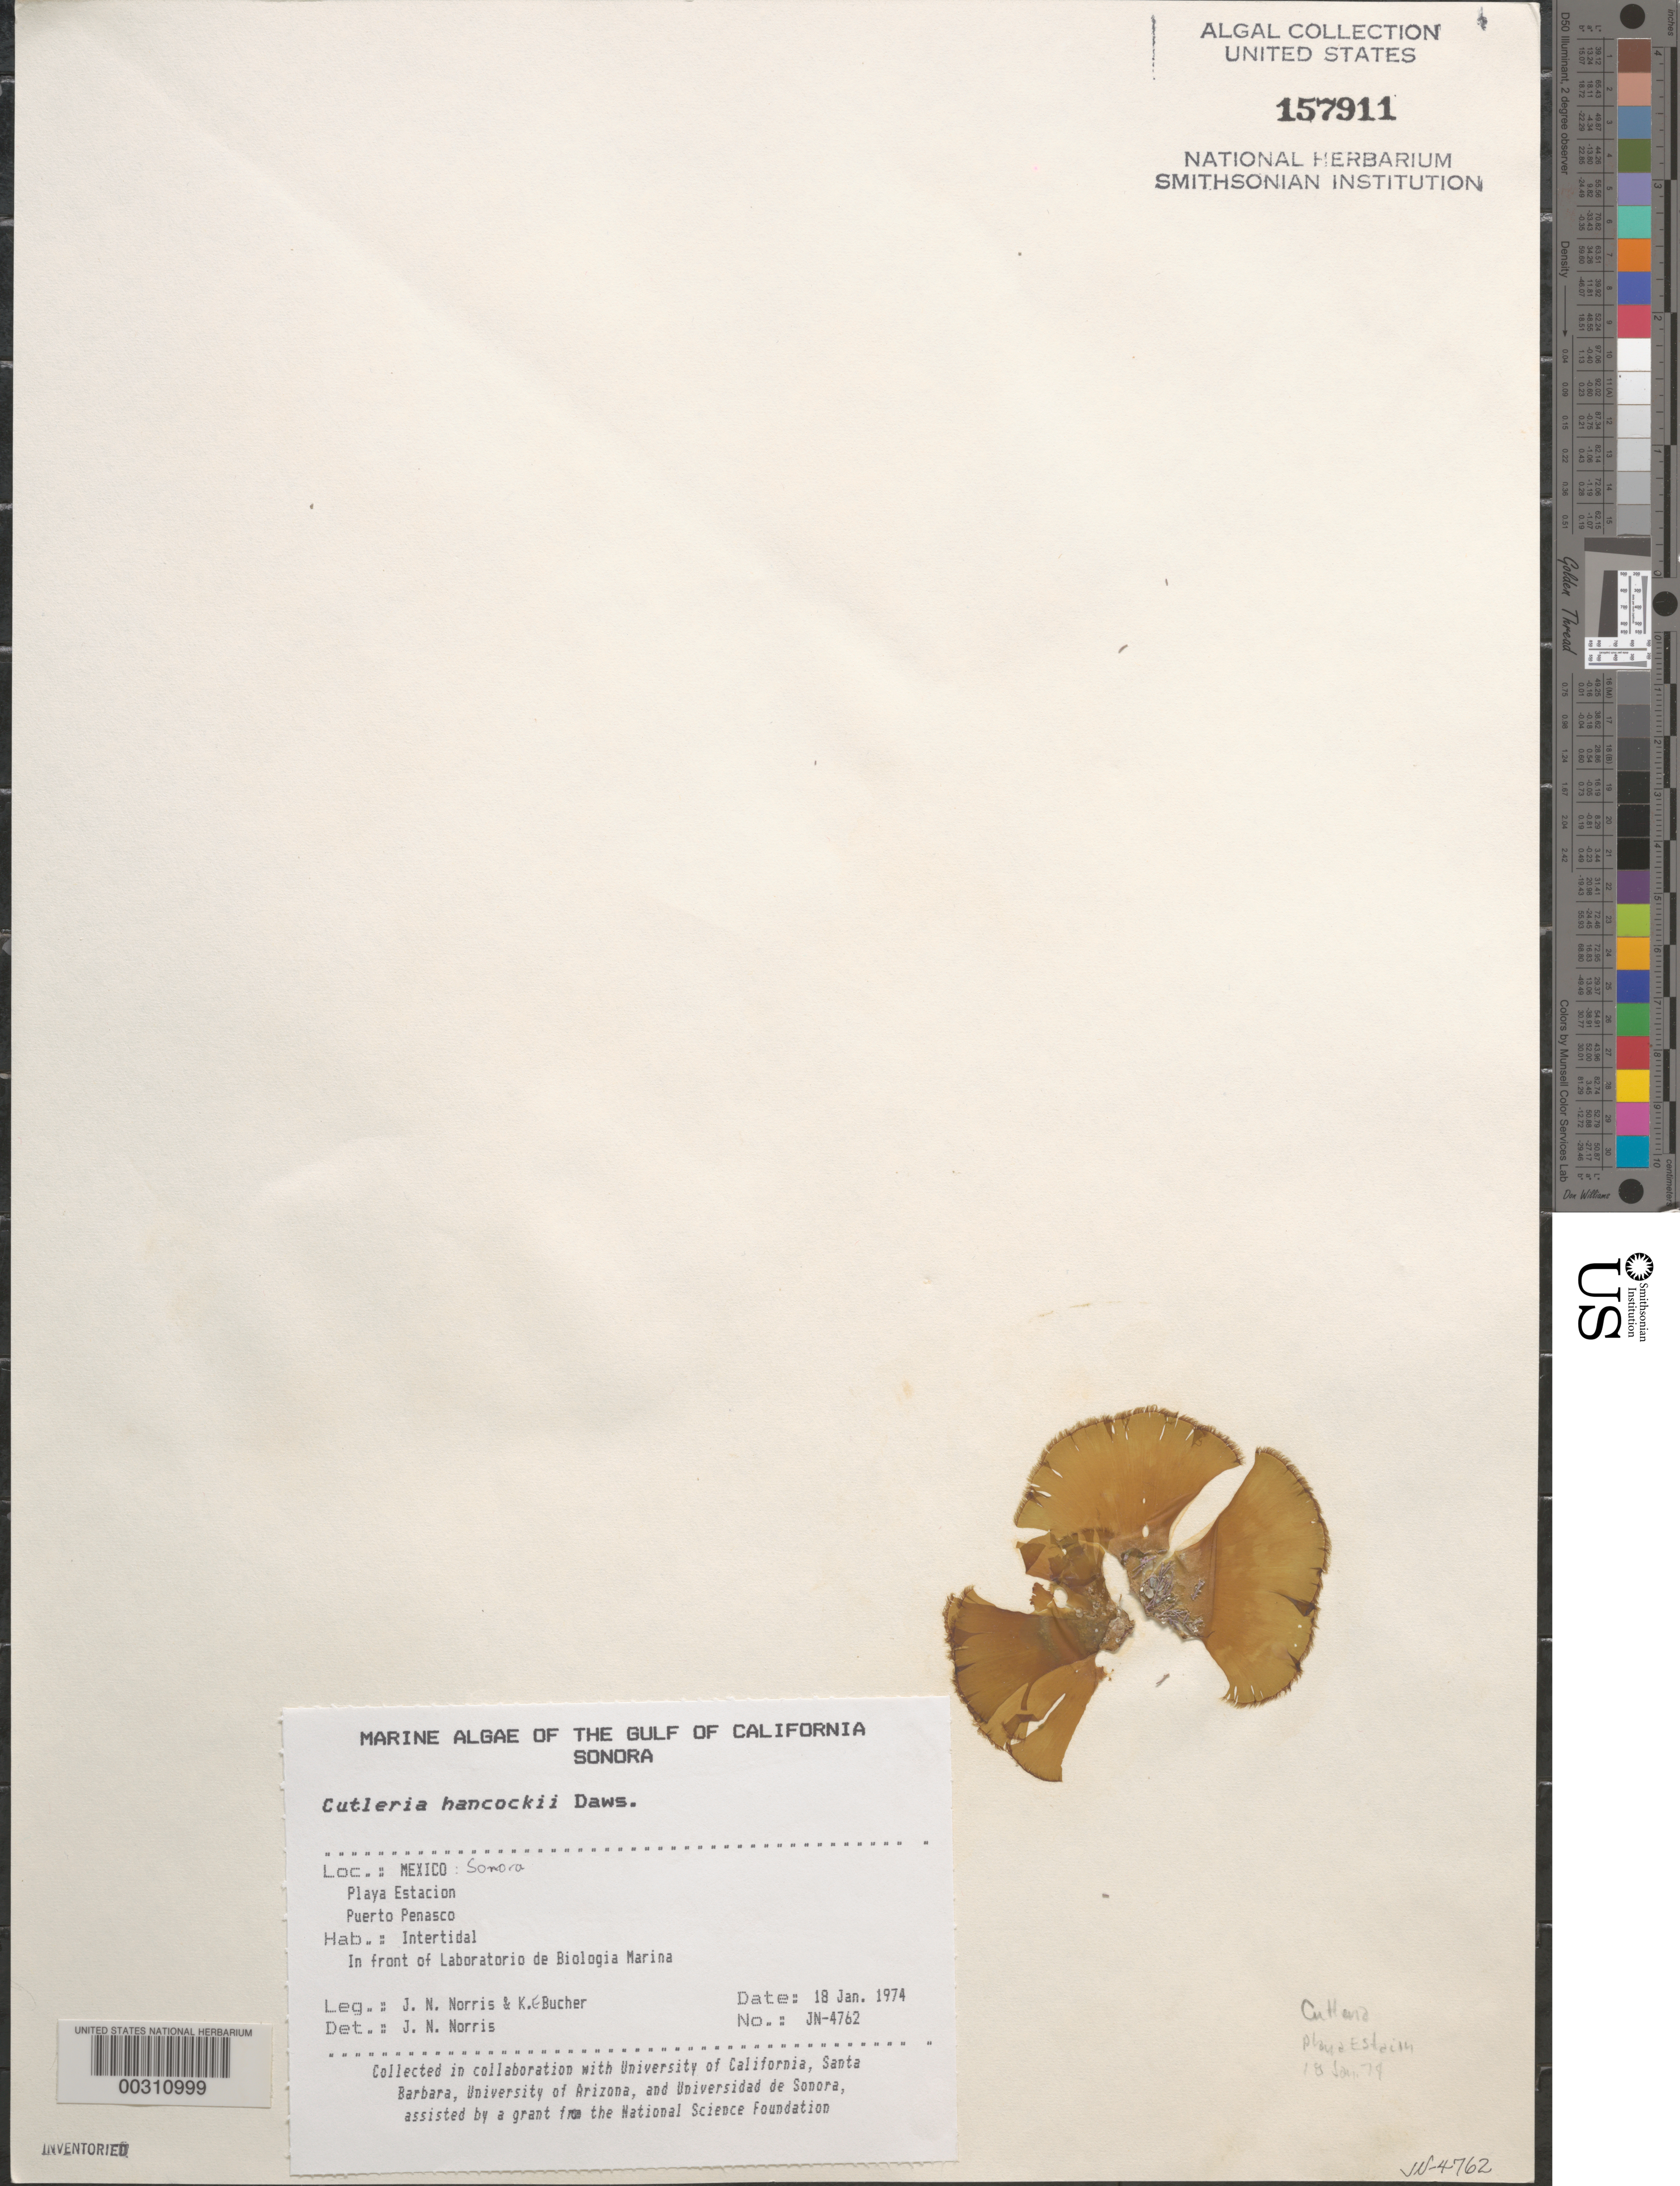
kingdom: Chromista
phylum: Ochrophyta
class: Phaeophyceae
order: Cutleriales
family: Cutleriaceae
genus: Cutleria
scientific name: Cutleria hancockii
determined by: Norris, James N.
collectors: J. N. Norris & K. E. Bucher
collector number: JN-4762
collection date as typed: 18 Jan 1974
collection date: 1974-01-18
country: Mexico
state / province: Sonora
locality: Playa Estacion, Puerto Penasco, marine laboratory shore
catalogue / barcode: US 157911